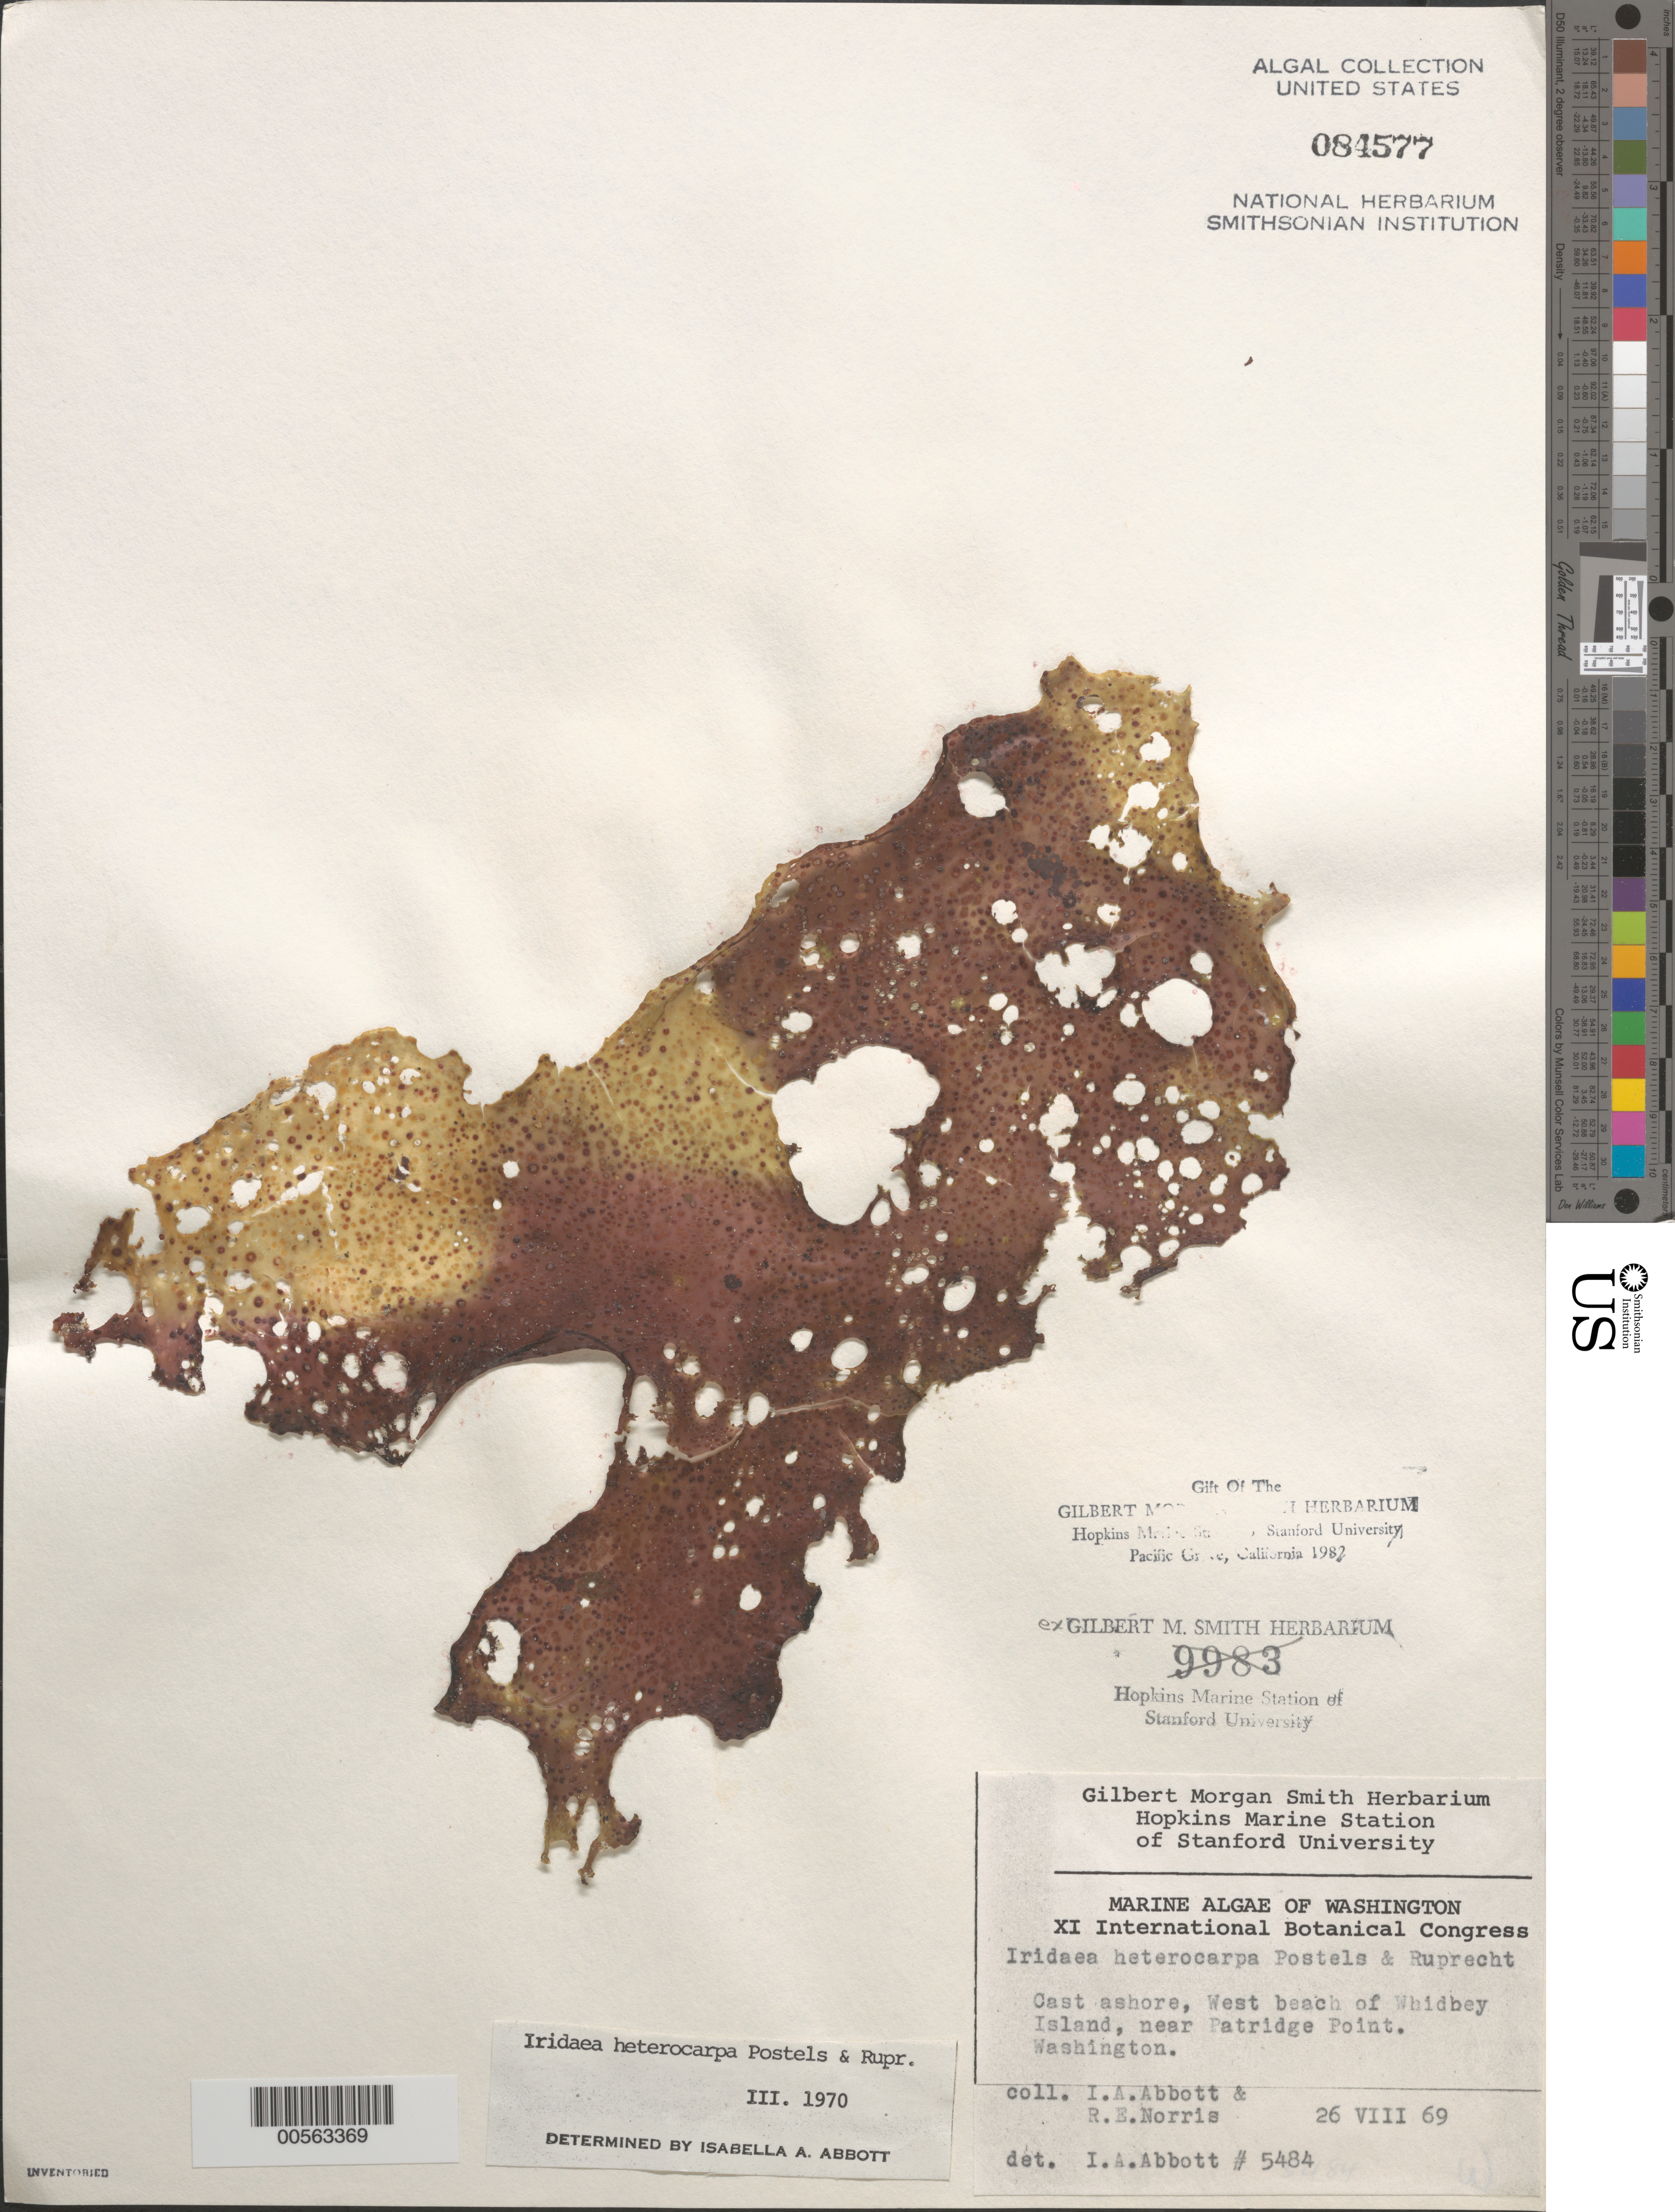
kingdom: Plantae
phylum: Rhodophyta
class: Florideophyceae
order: Gigartinales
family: Gigartinaceae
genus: Chondrus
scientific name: Chondrus crispus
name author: Stackh.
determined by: Algae name updating Project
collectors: I. A. Abbott & R. E. Norris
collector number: IAA 5484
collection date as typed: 26 Aug 1969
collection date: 1969-08-26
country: United States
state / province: Washington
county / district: Island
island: Whidbey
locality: West Beach near Partridge Point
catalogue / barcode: US 84577